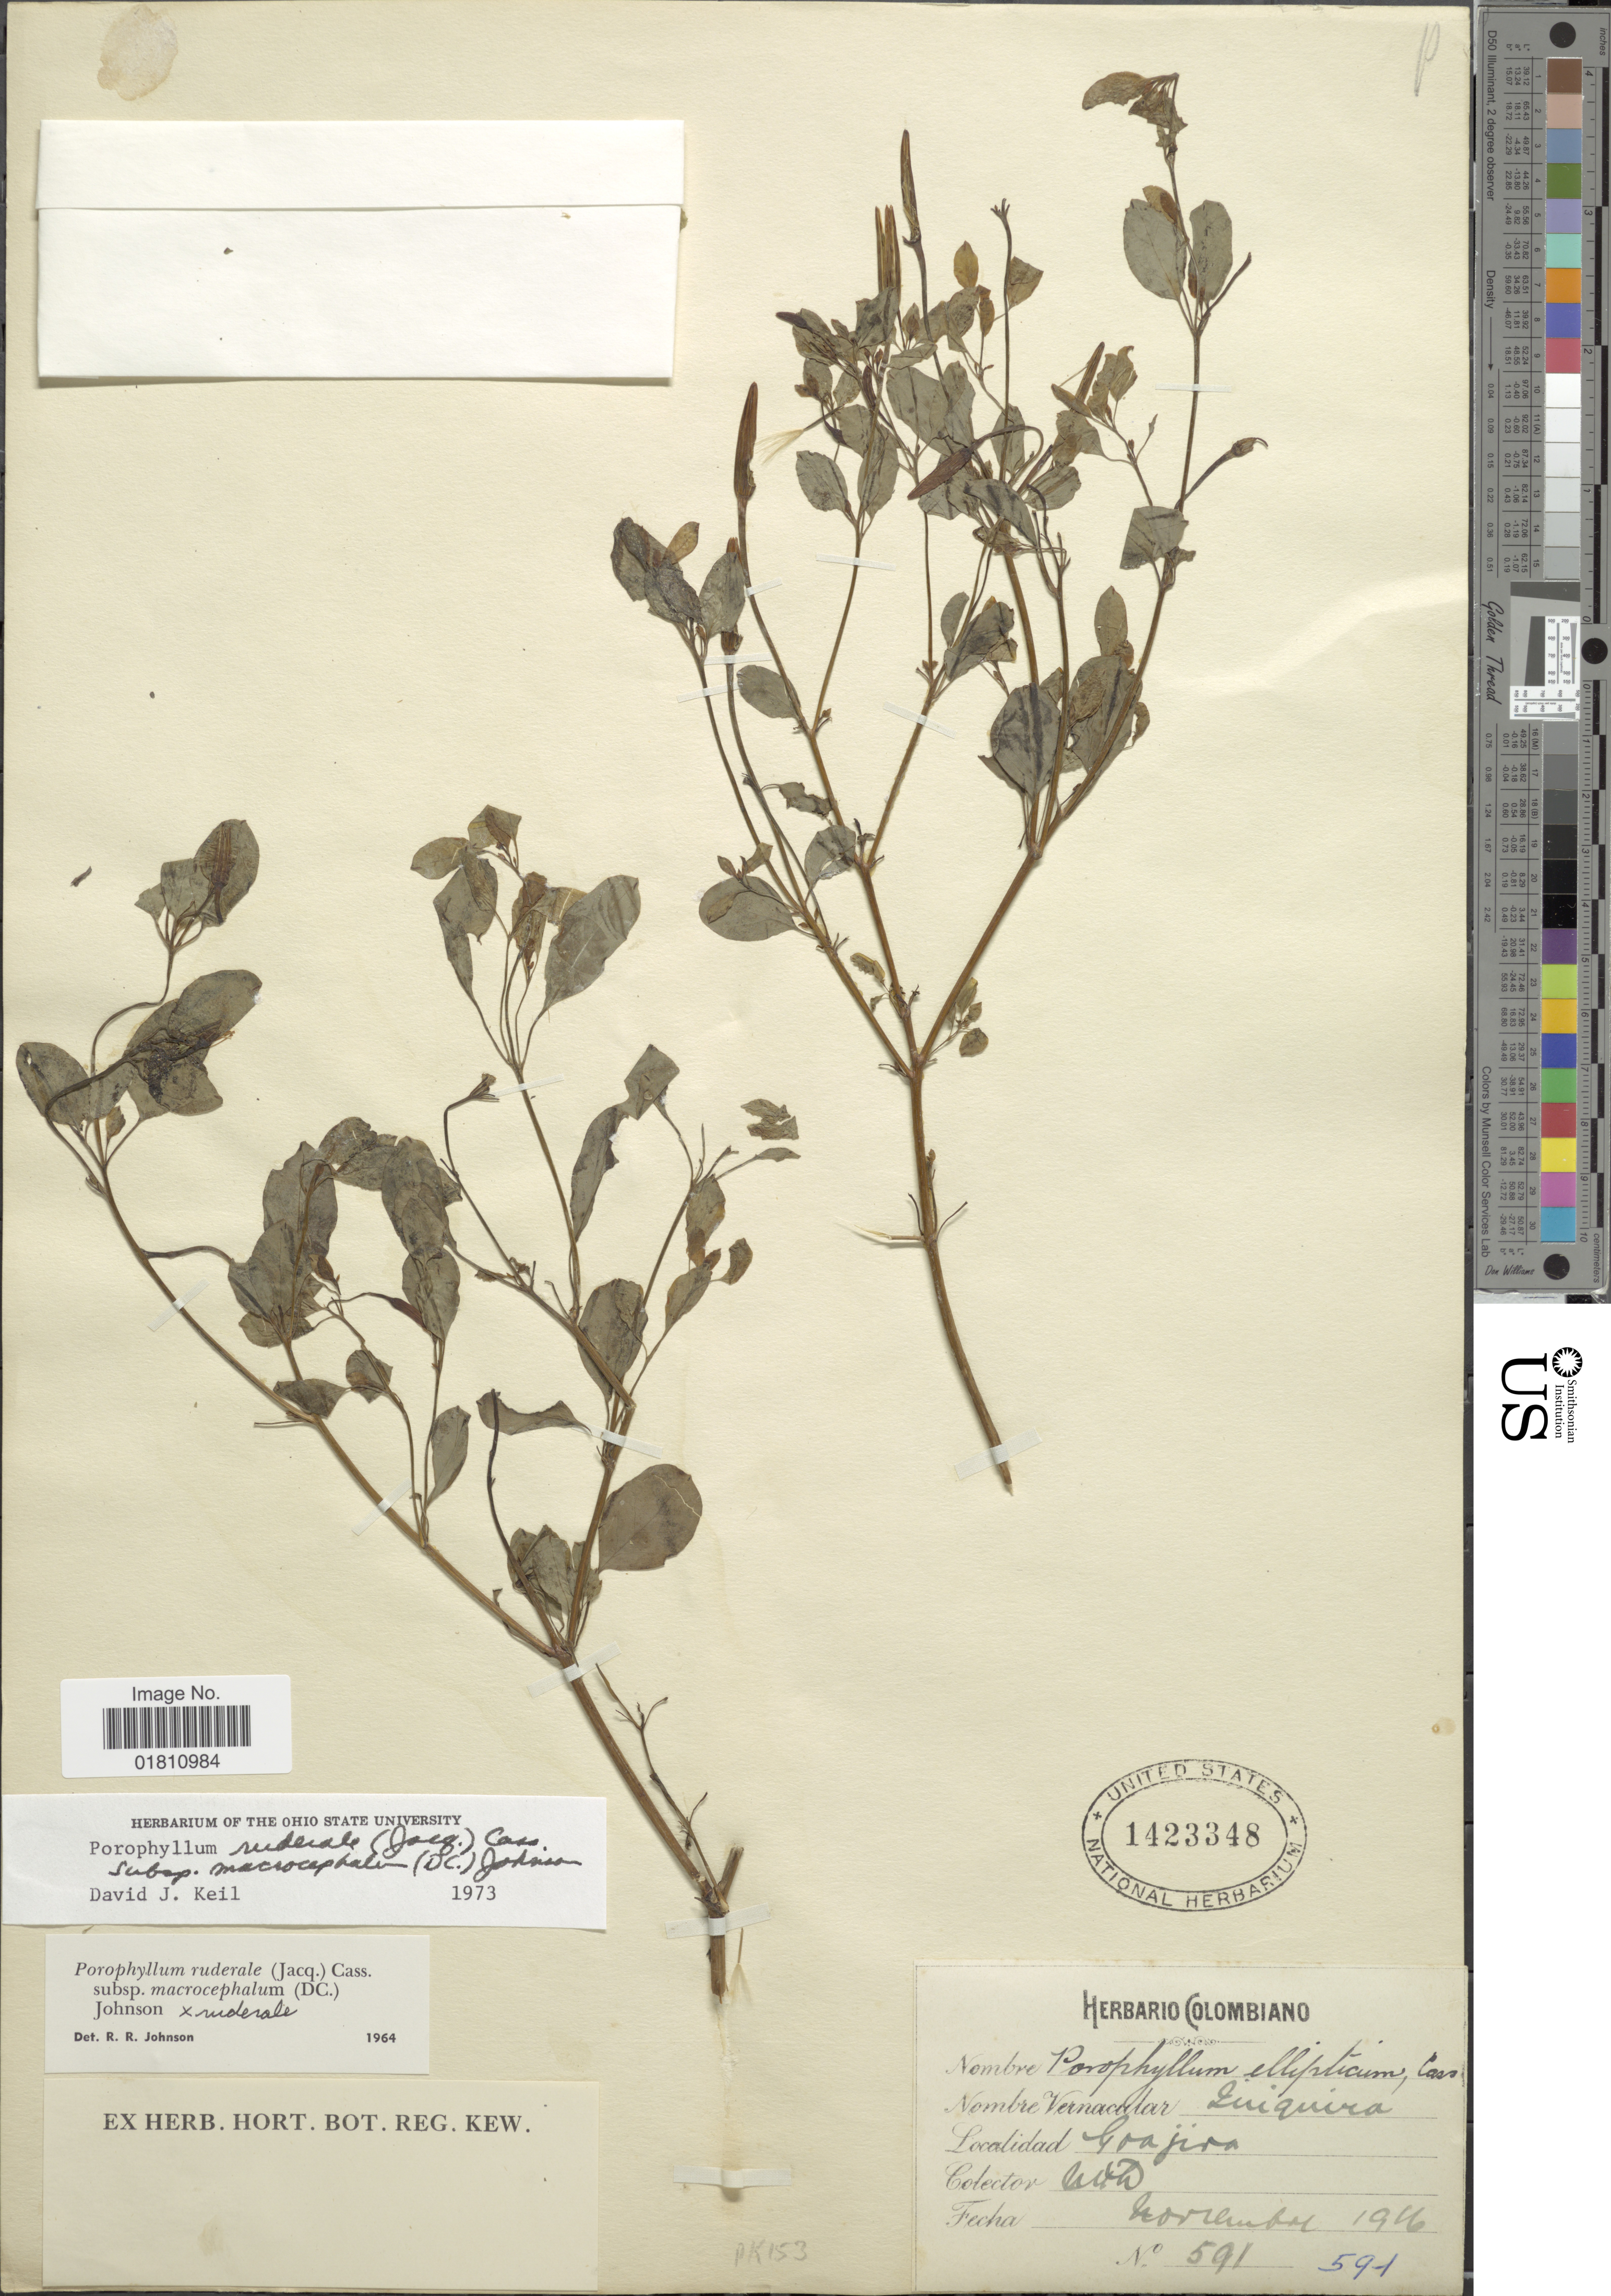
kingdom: Plantae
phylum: Tracheophyta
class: Magnoliopsida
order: Asterales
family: Asteraceae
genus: Porophyllum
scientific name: Porophyllum ruderale subsp. macrocephalum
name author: (DC.) R.R. Johnson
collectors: M. T. Dawe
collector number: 591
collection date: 1916-11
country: Colombia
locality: Goajira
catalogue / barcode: US 1423348